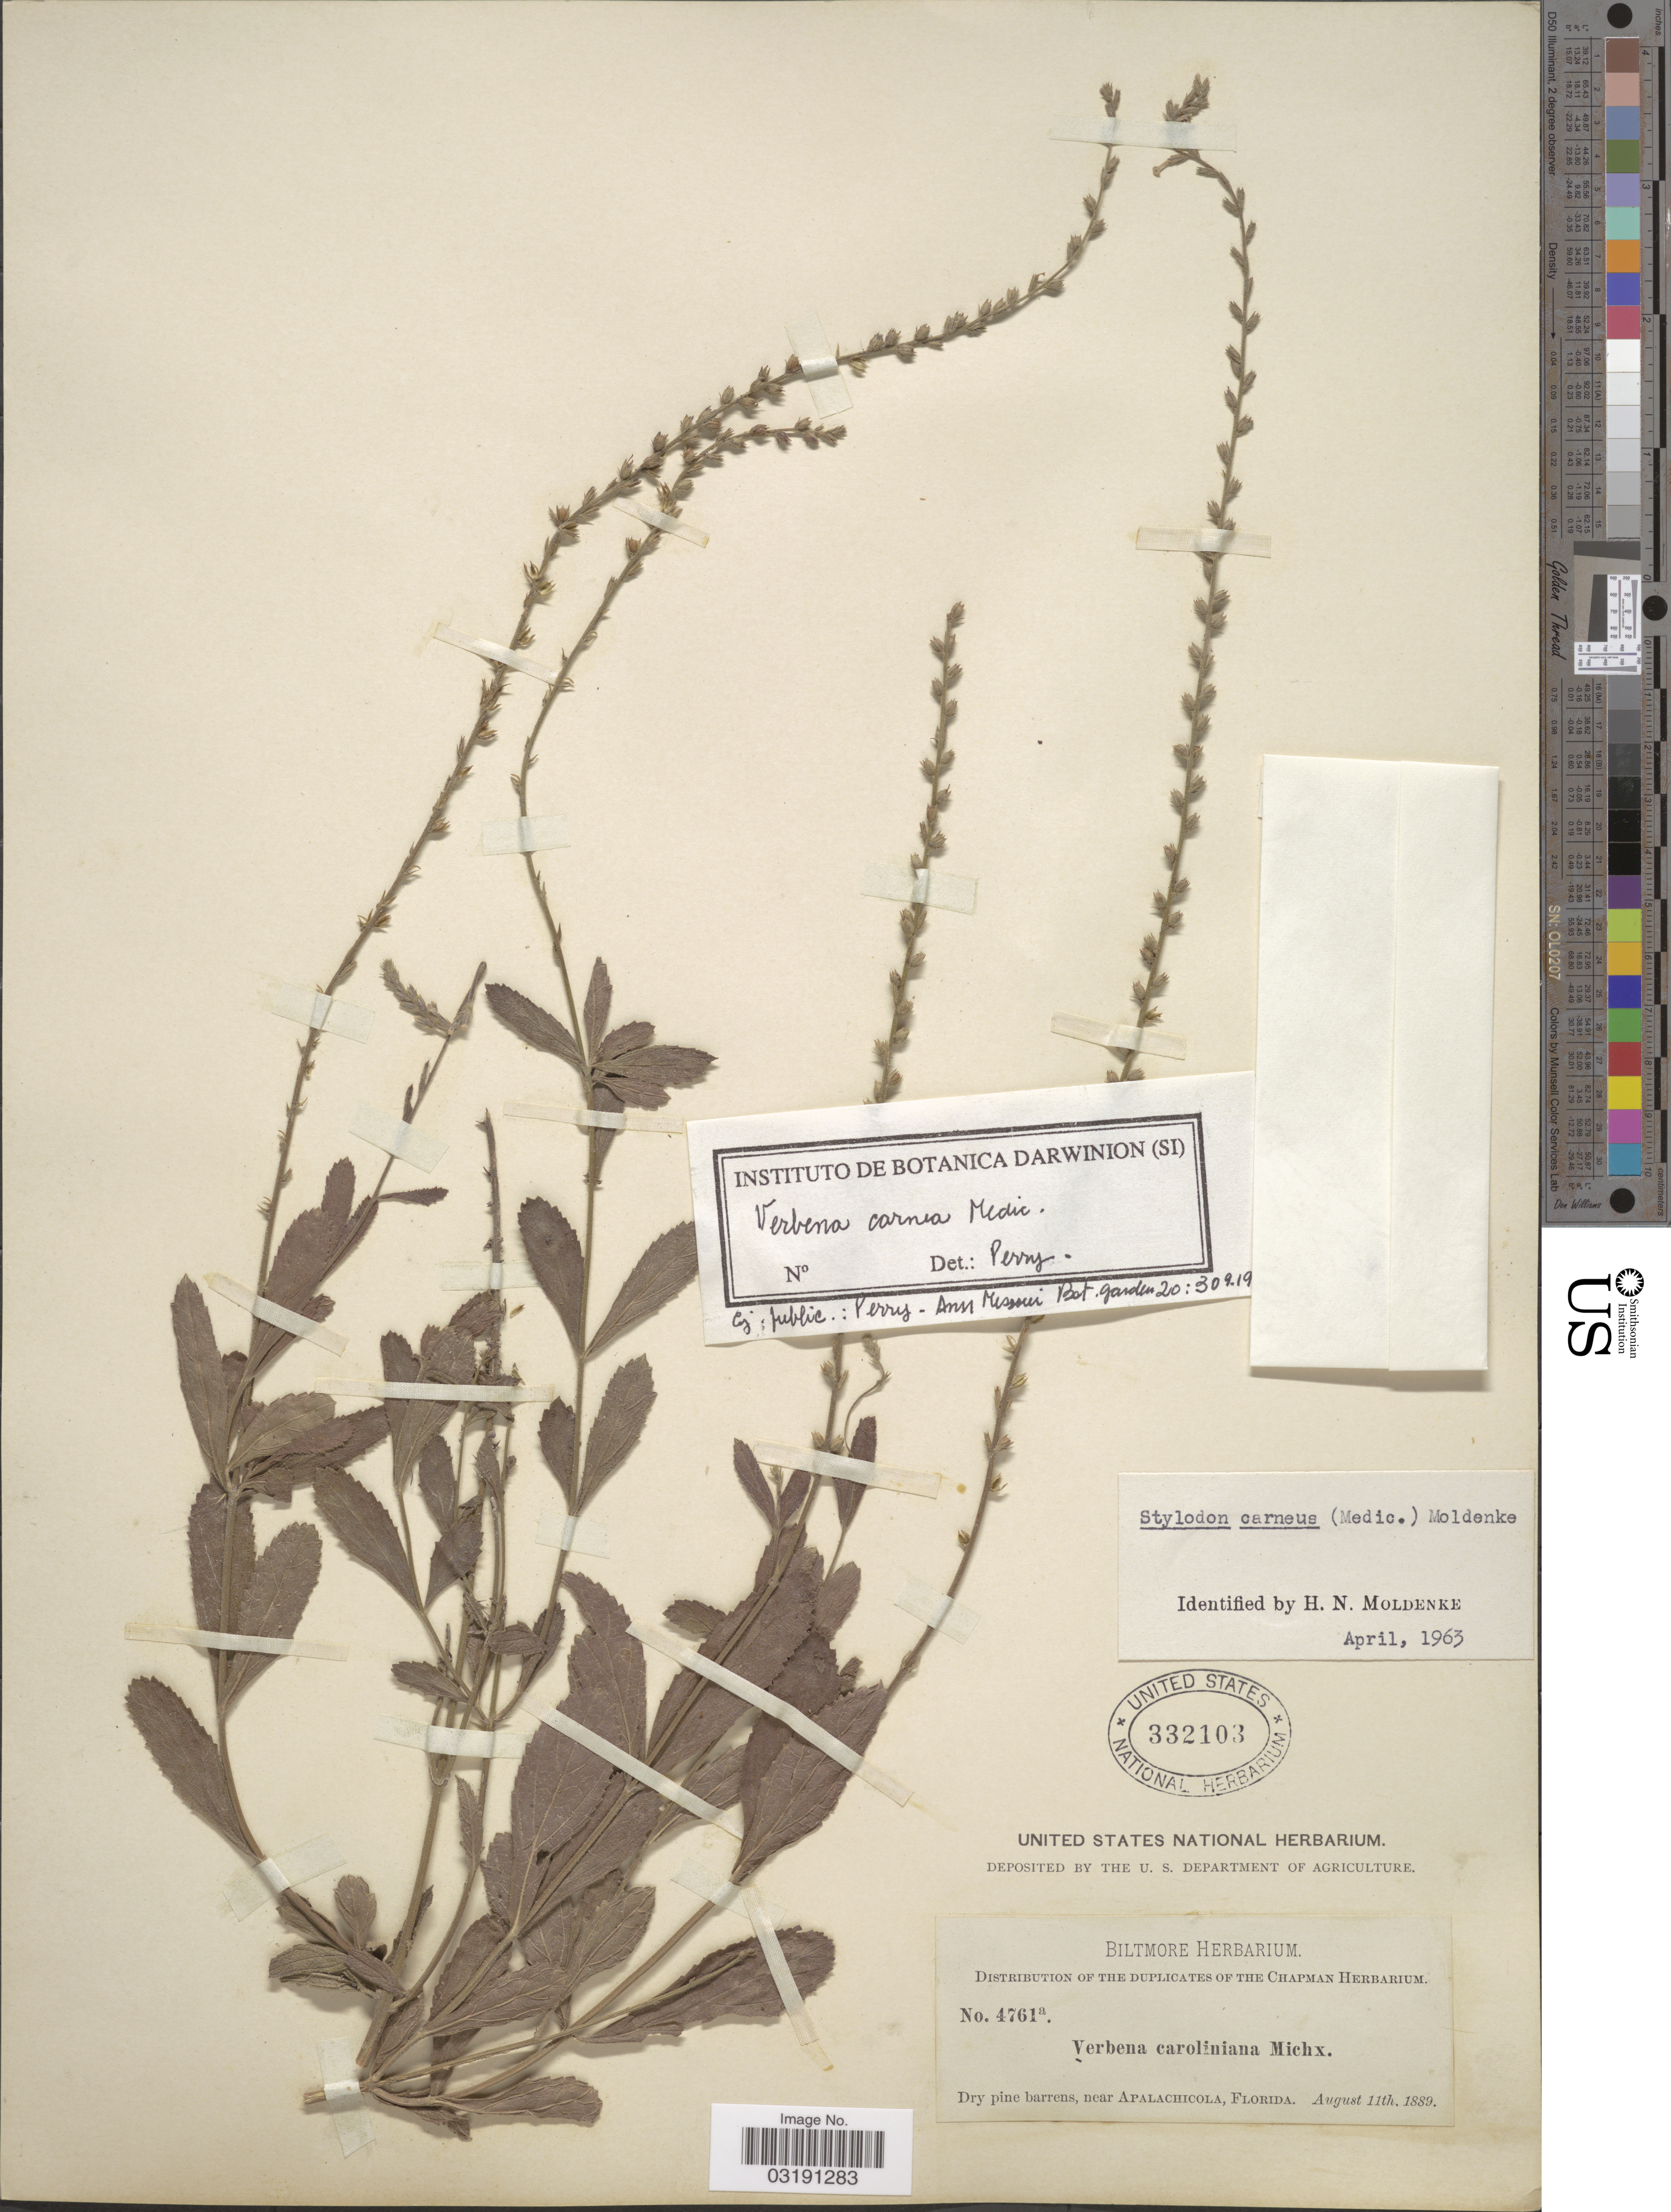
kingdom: Plantae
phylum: Tracheophyta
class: Magnoliopsida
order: Lamiales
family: Verbenaceae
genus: Verbena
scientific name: Verbena carnea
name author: Medik.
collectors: ex herb. Biltmore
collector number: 4761a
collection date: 1889-08-11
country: United States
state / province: Florida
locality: Near Apalachicola.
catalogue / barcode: US 332103